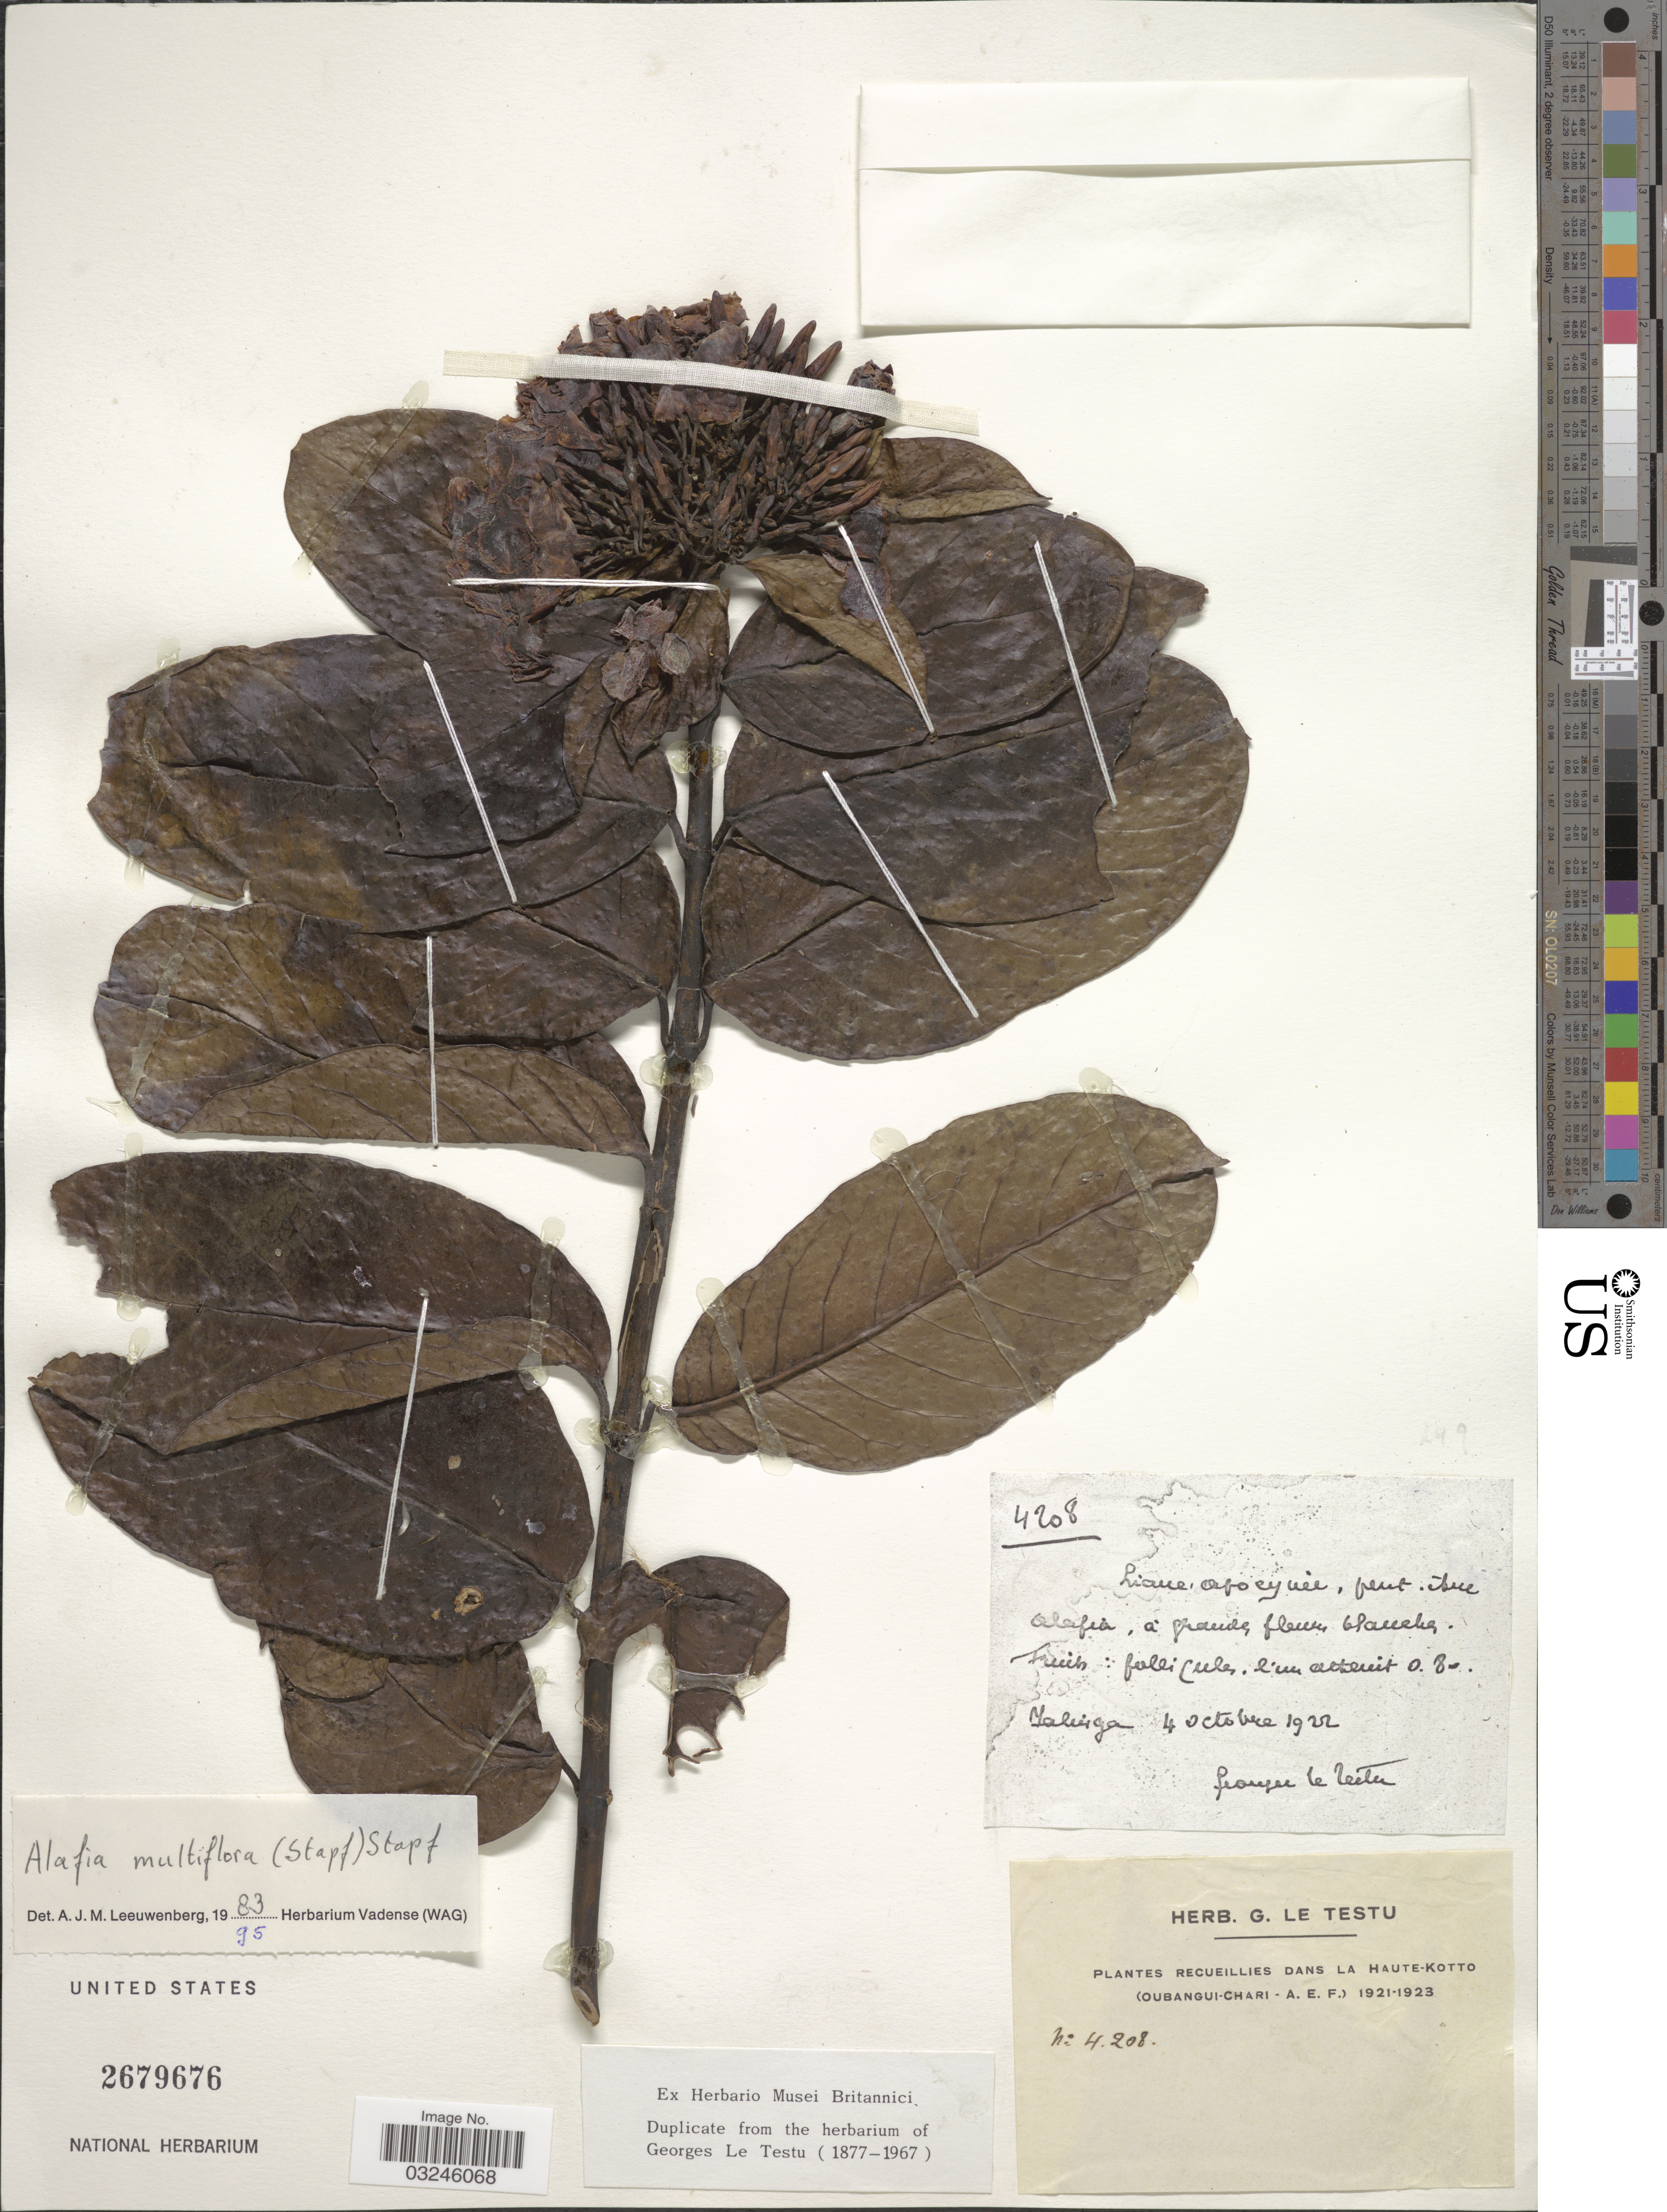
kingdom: Plantae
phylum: Tracheophyta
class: Magnoliopsida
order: Gentianales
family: Apocynaceae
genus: Alafia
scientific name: Alafia multiflora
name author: (Stapf) Stapf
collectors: G. Le Testu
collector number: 4208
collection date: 1922-10-04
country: Central African Republic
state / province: Haute-Kotto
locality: Oubangui-Chari - A.E.F. Yalinga.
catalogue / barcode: US 2679676